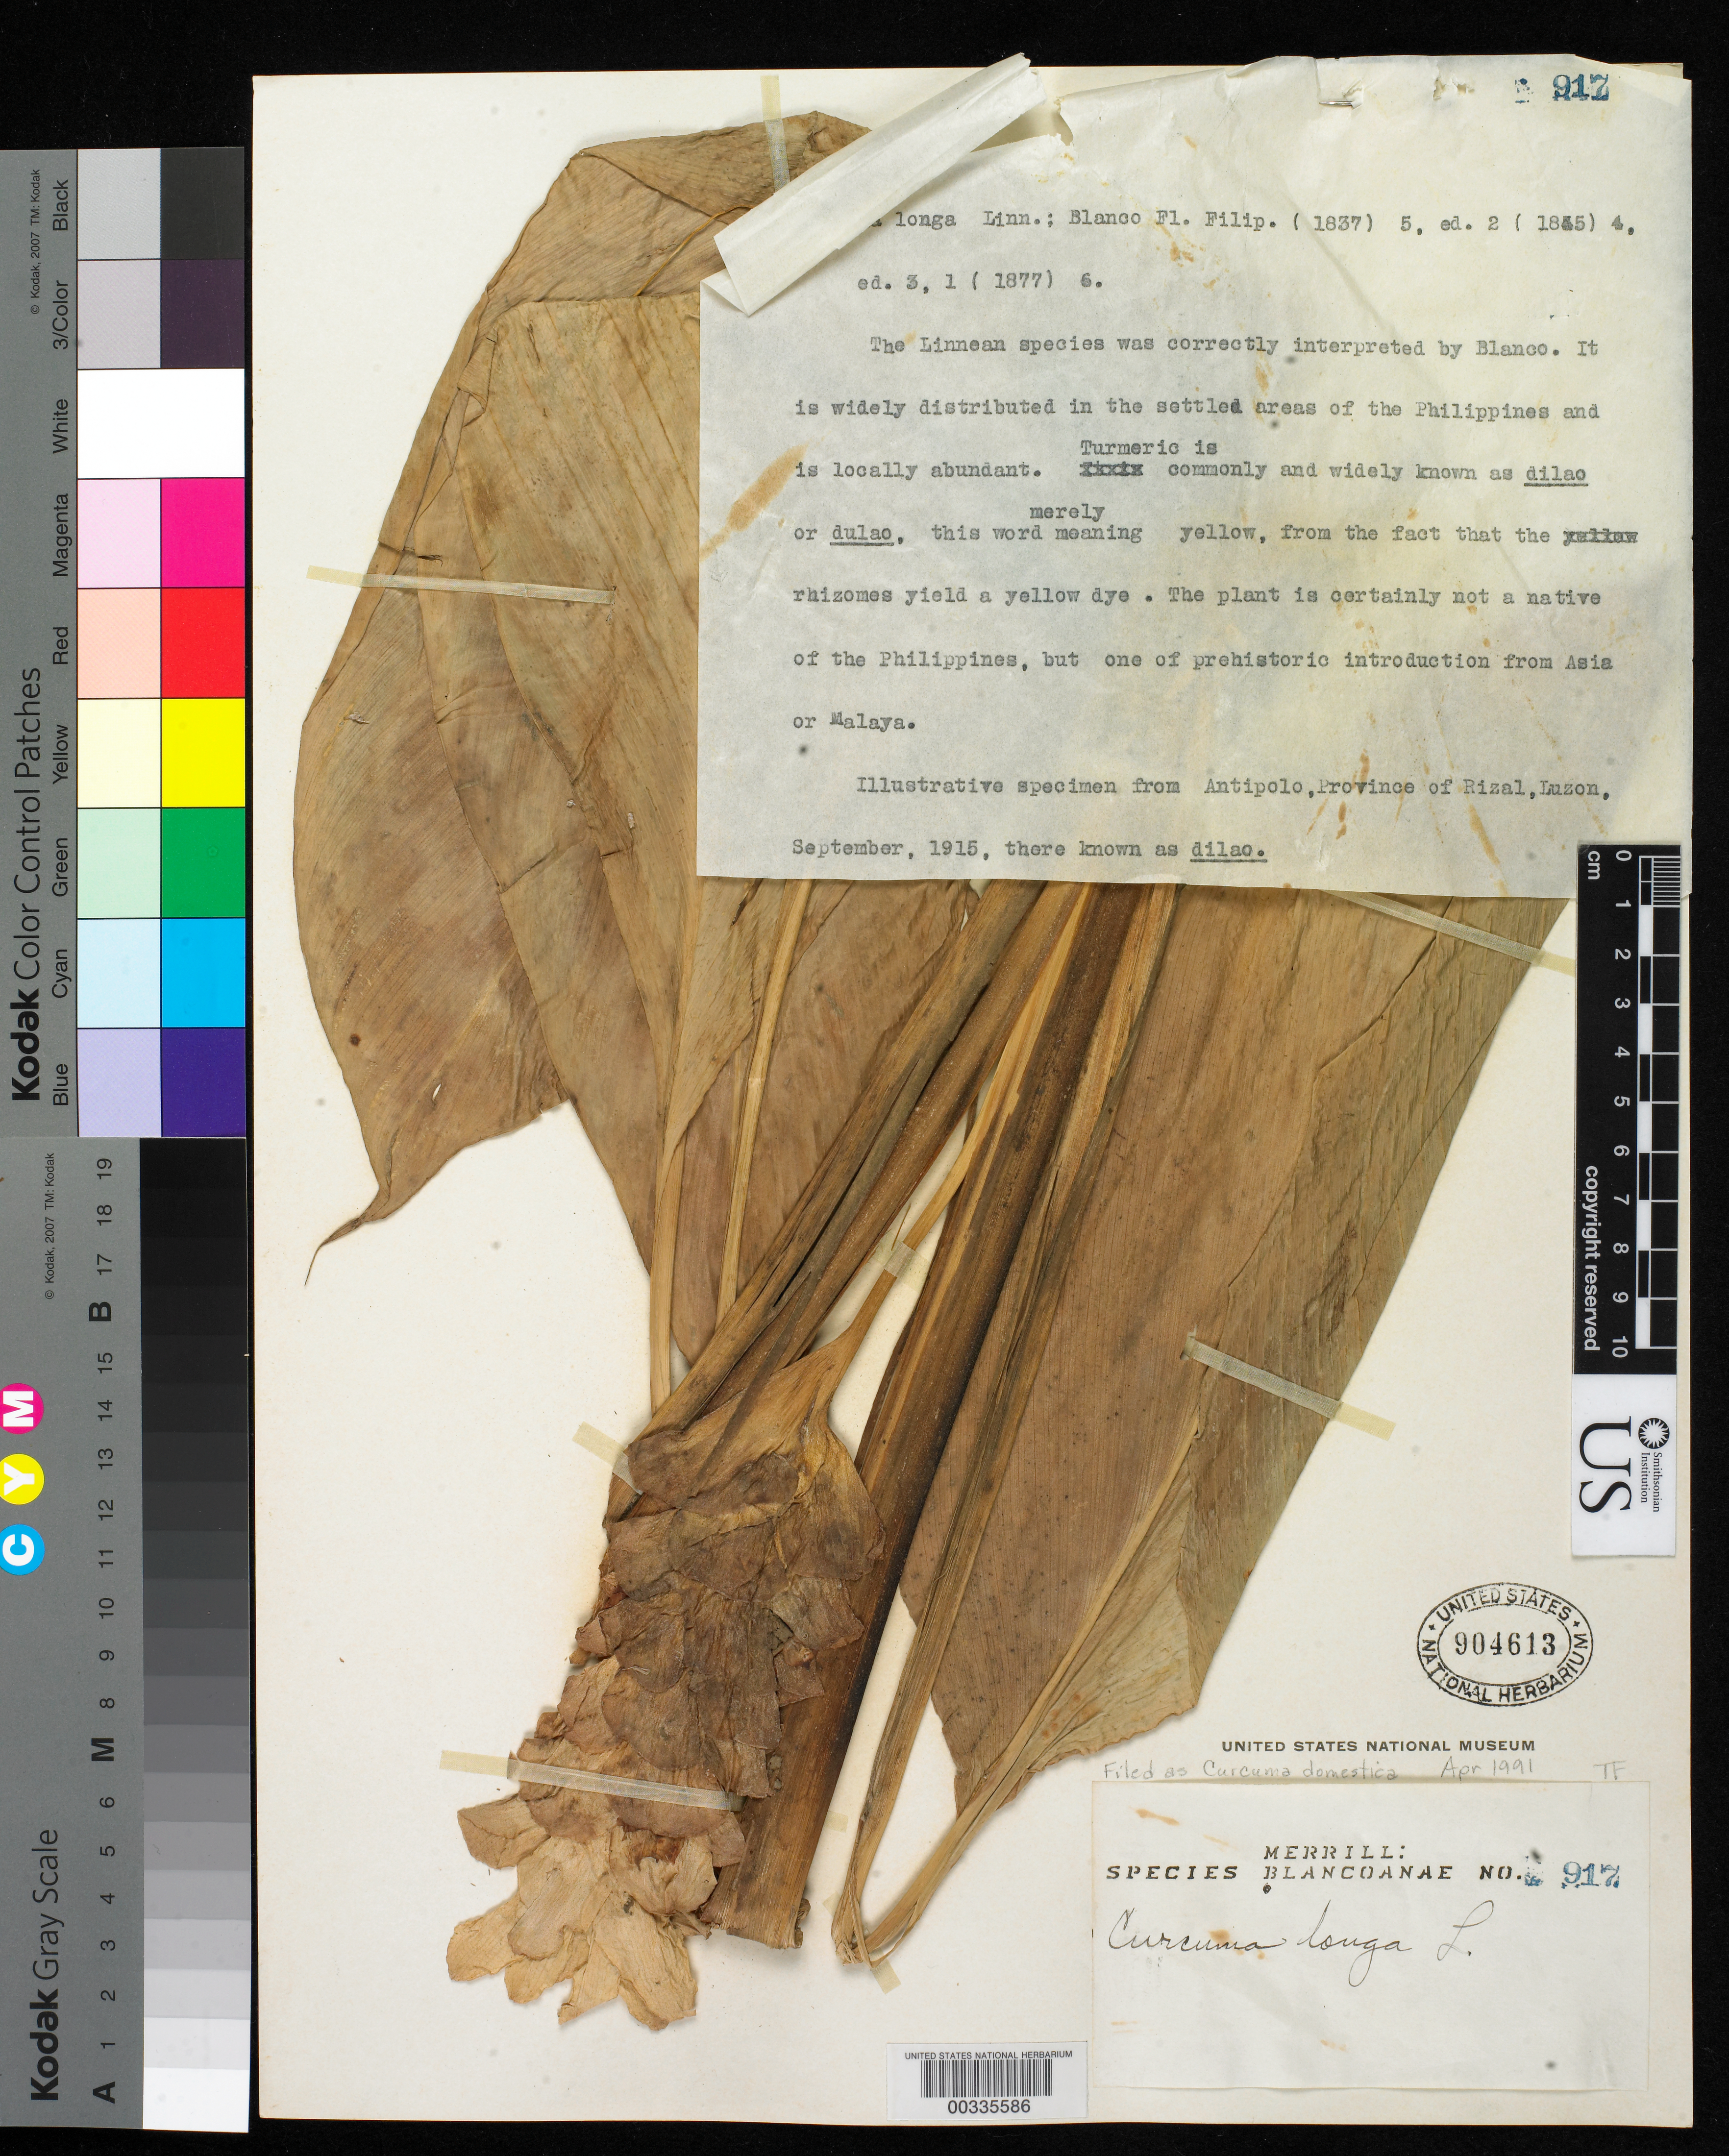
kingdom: Plantae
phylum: Tracheophyta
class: Liliopsida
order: Zingiberales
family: Zingiberaceae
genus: Curcuma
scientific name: Curcuma longa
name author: L.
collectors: E. D. Merrill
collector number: Sp. Blancoan. 0917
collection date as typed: Sep 1915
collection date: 1915-09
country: Philippines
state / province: Calabarzon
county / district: Rizal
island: Luzon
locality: Antipolo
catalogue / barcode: US 904613